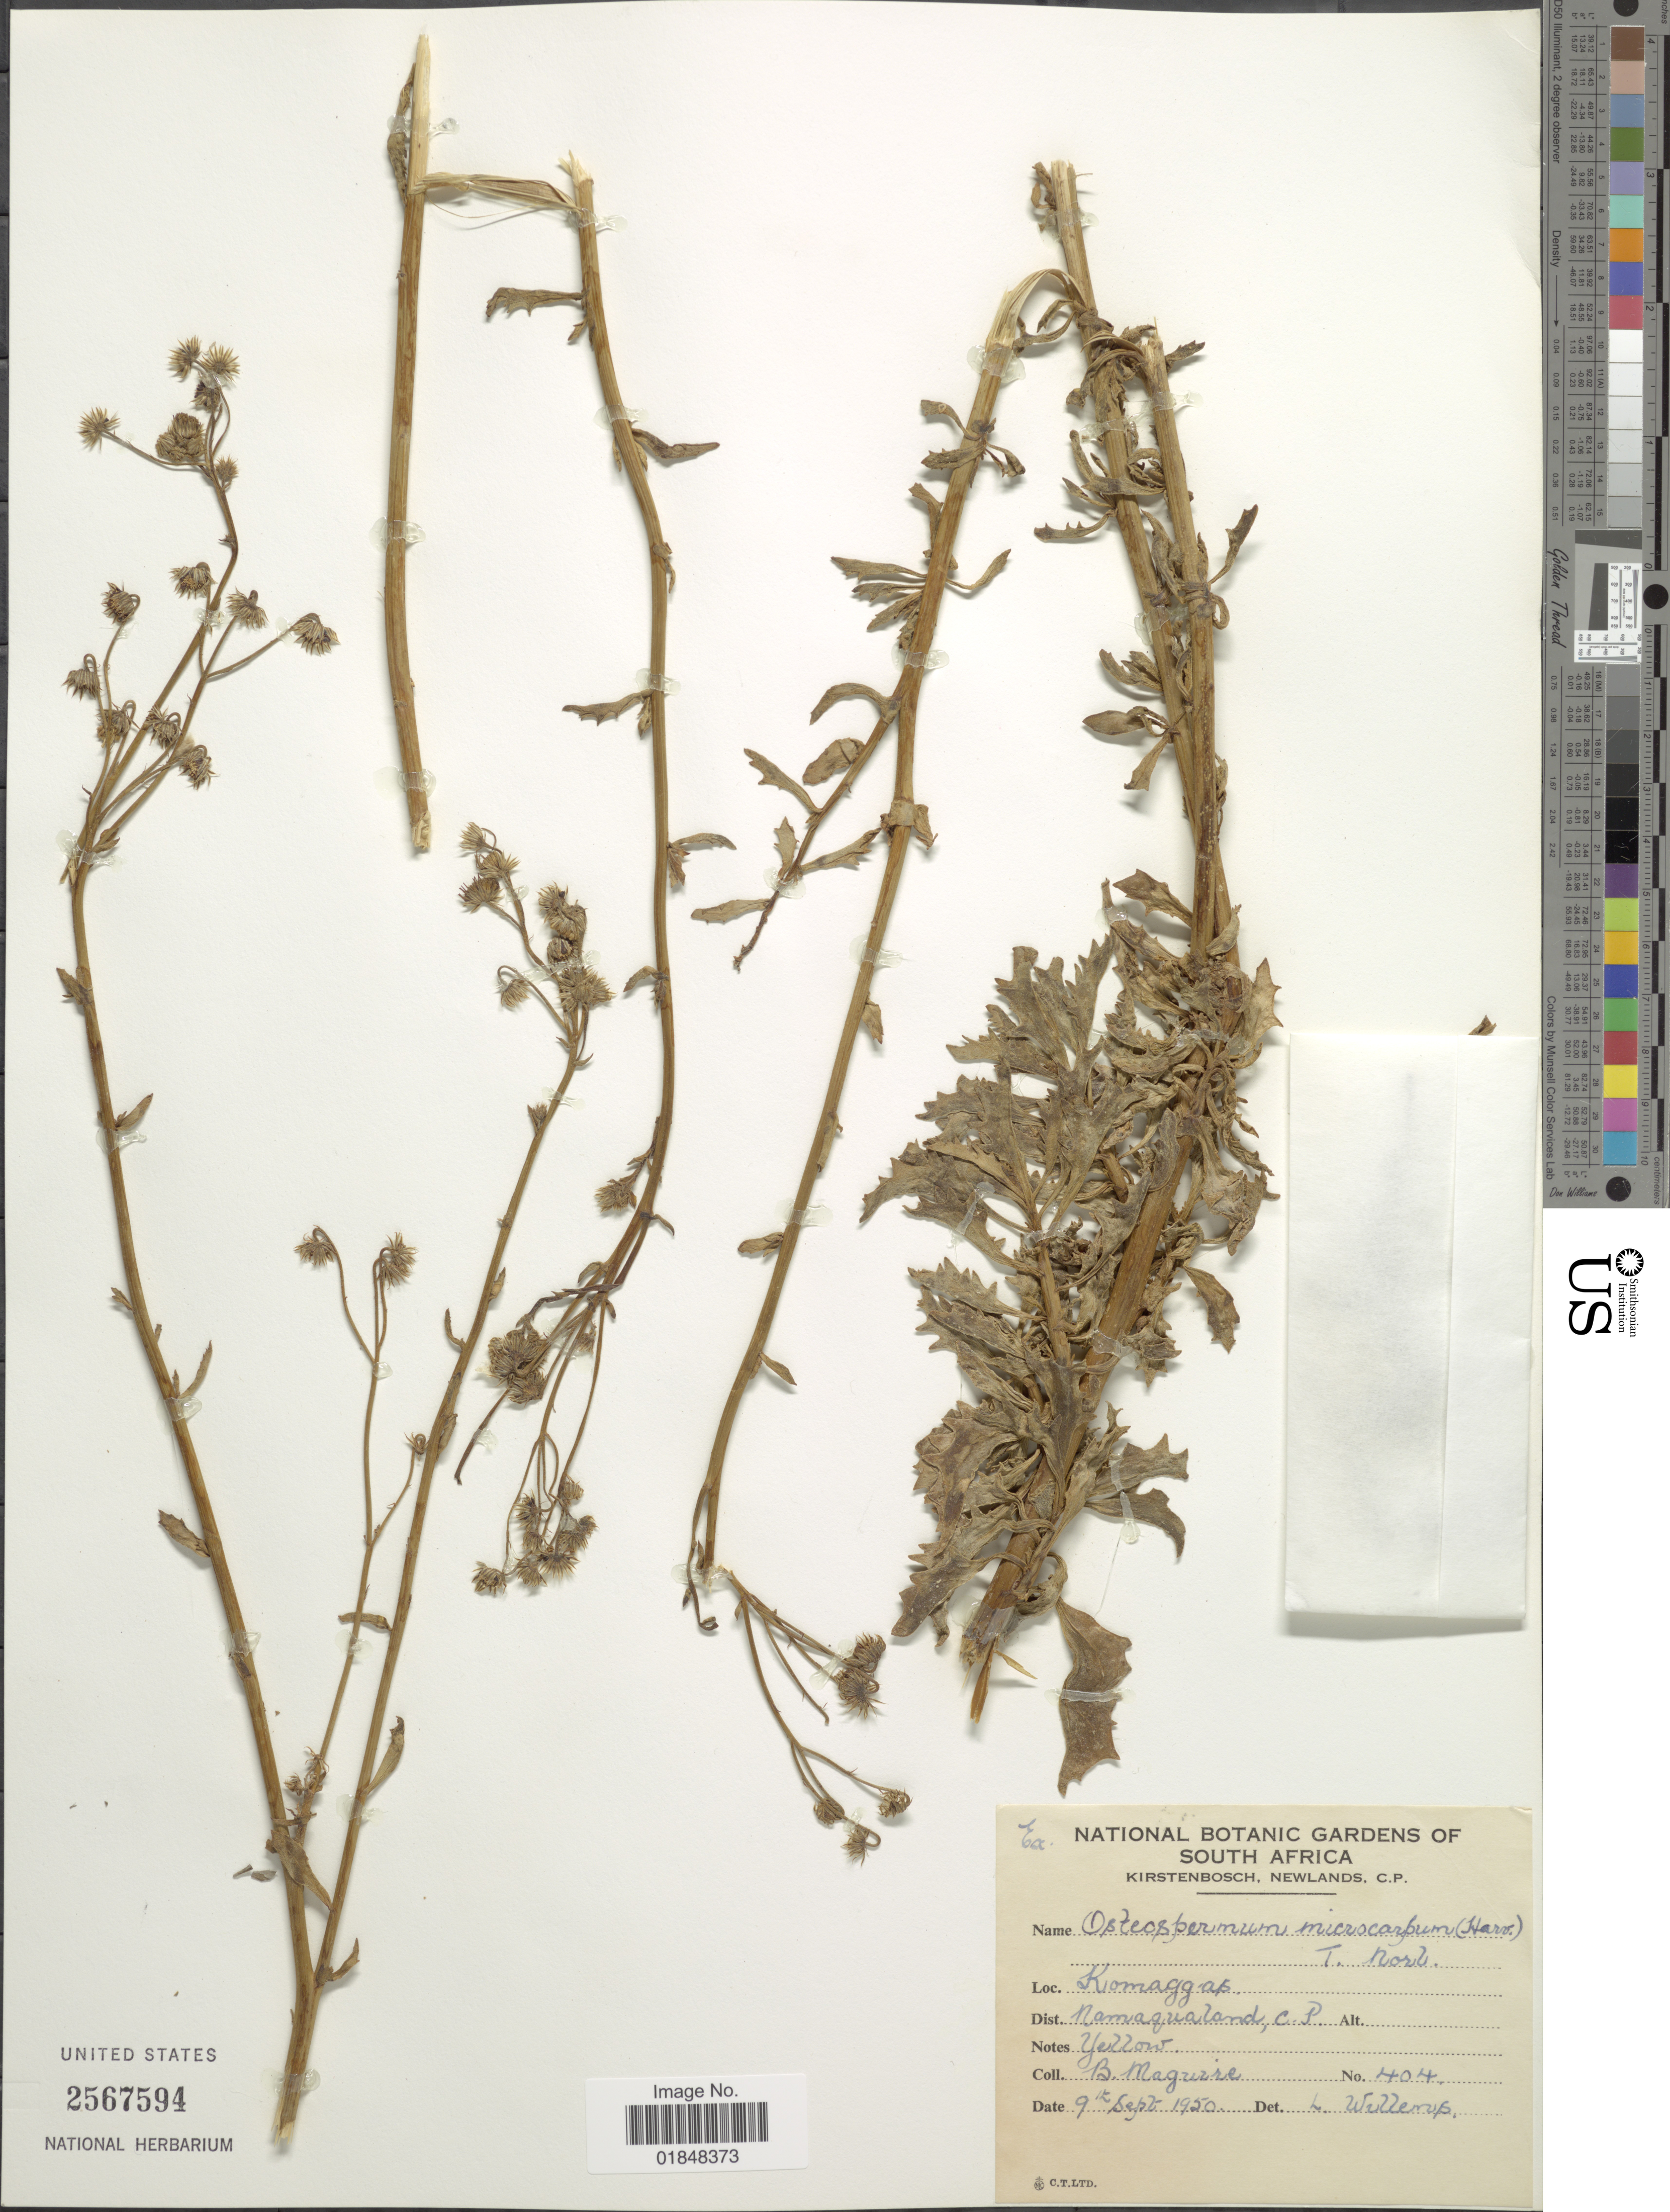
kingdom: Plantae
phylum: Tracheophyta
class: Magnoliopsida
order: Asterales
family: Asteraceae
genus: Osteospermum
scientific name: Osteospermum microcarpum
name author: (Harv.) Norl.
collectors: B. Maguire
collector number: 404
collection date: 1950-09-09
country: South Africa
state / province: Northern Cape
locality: Komaggas, Namaqualand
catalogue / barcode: US 2567594